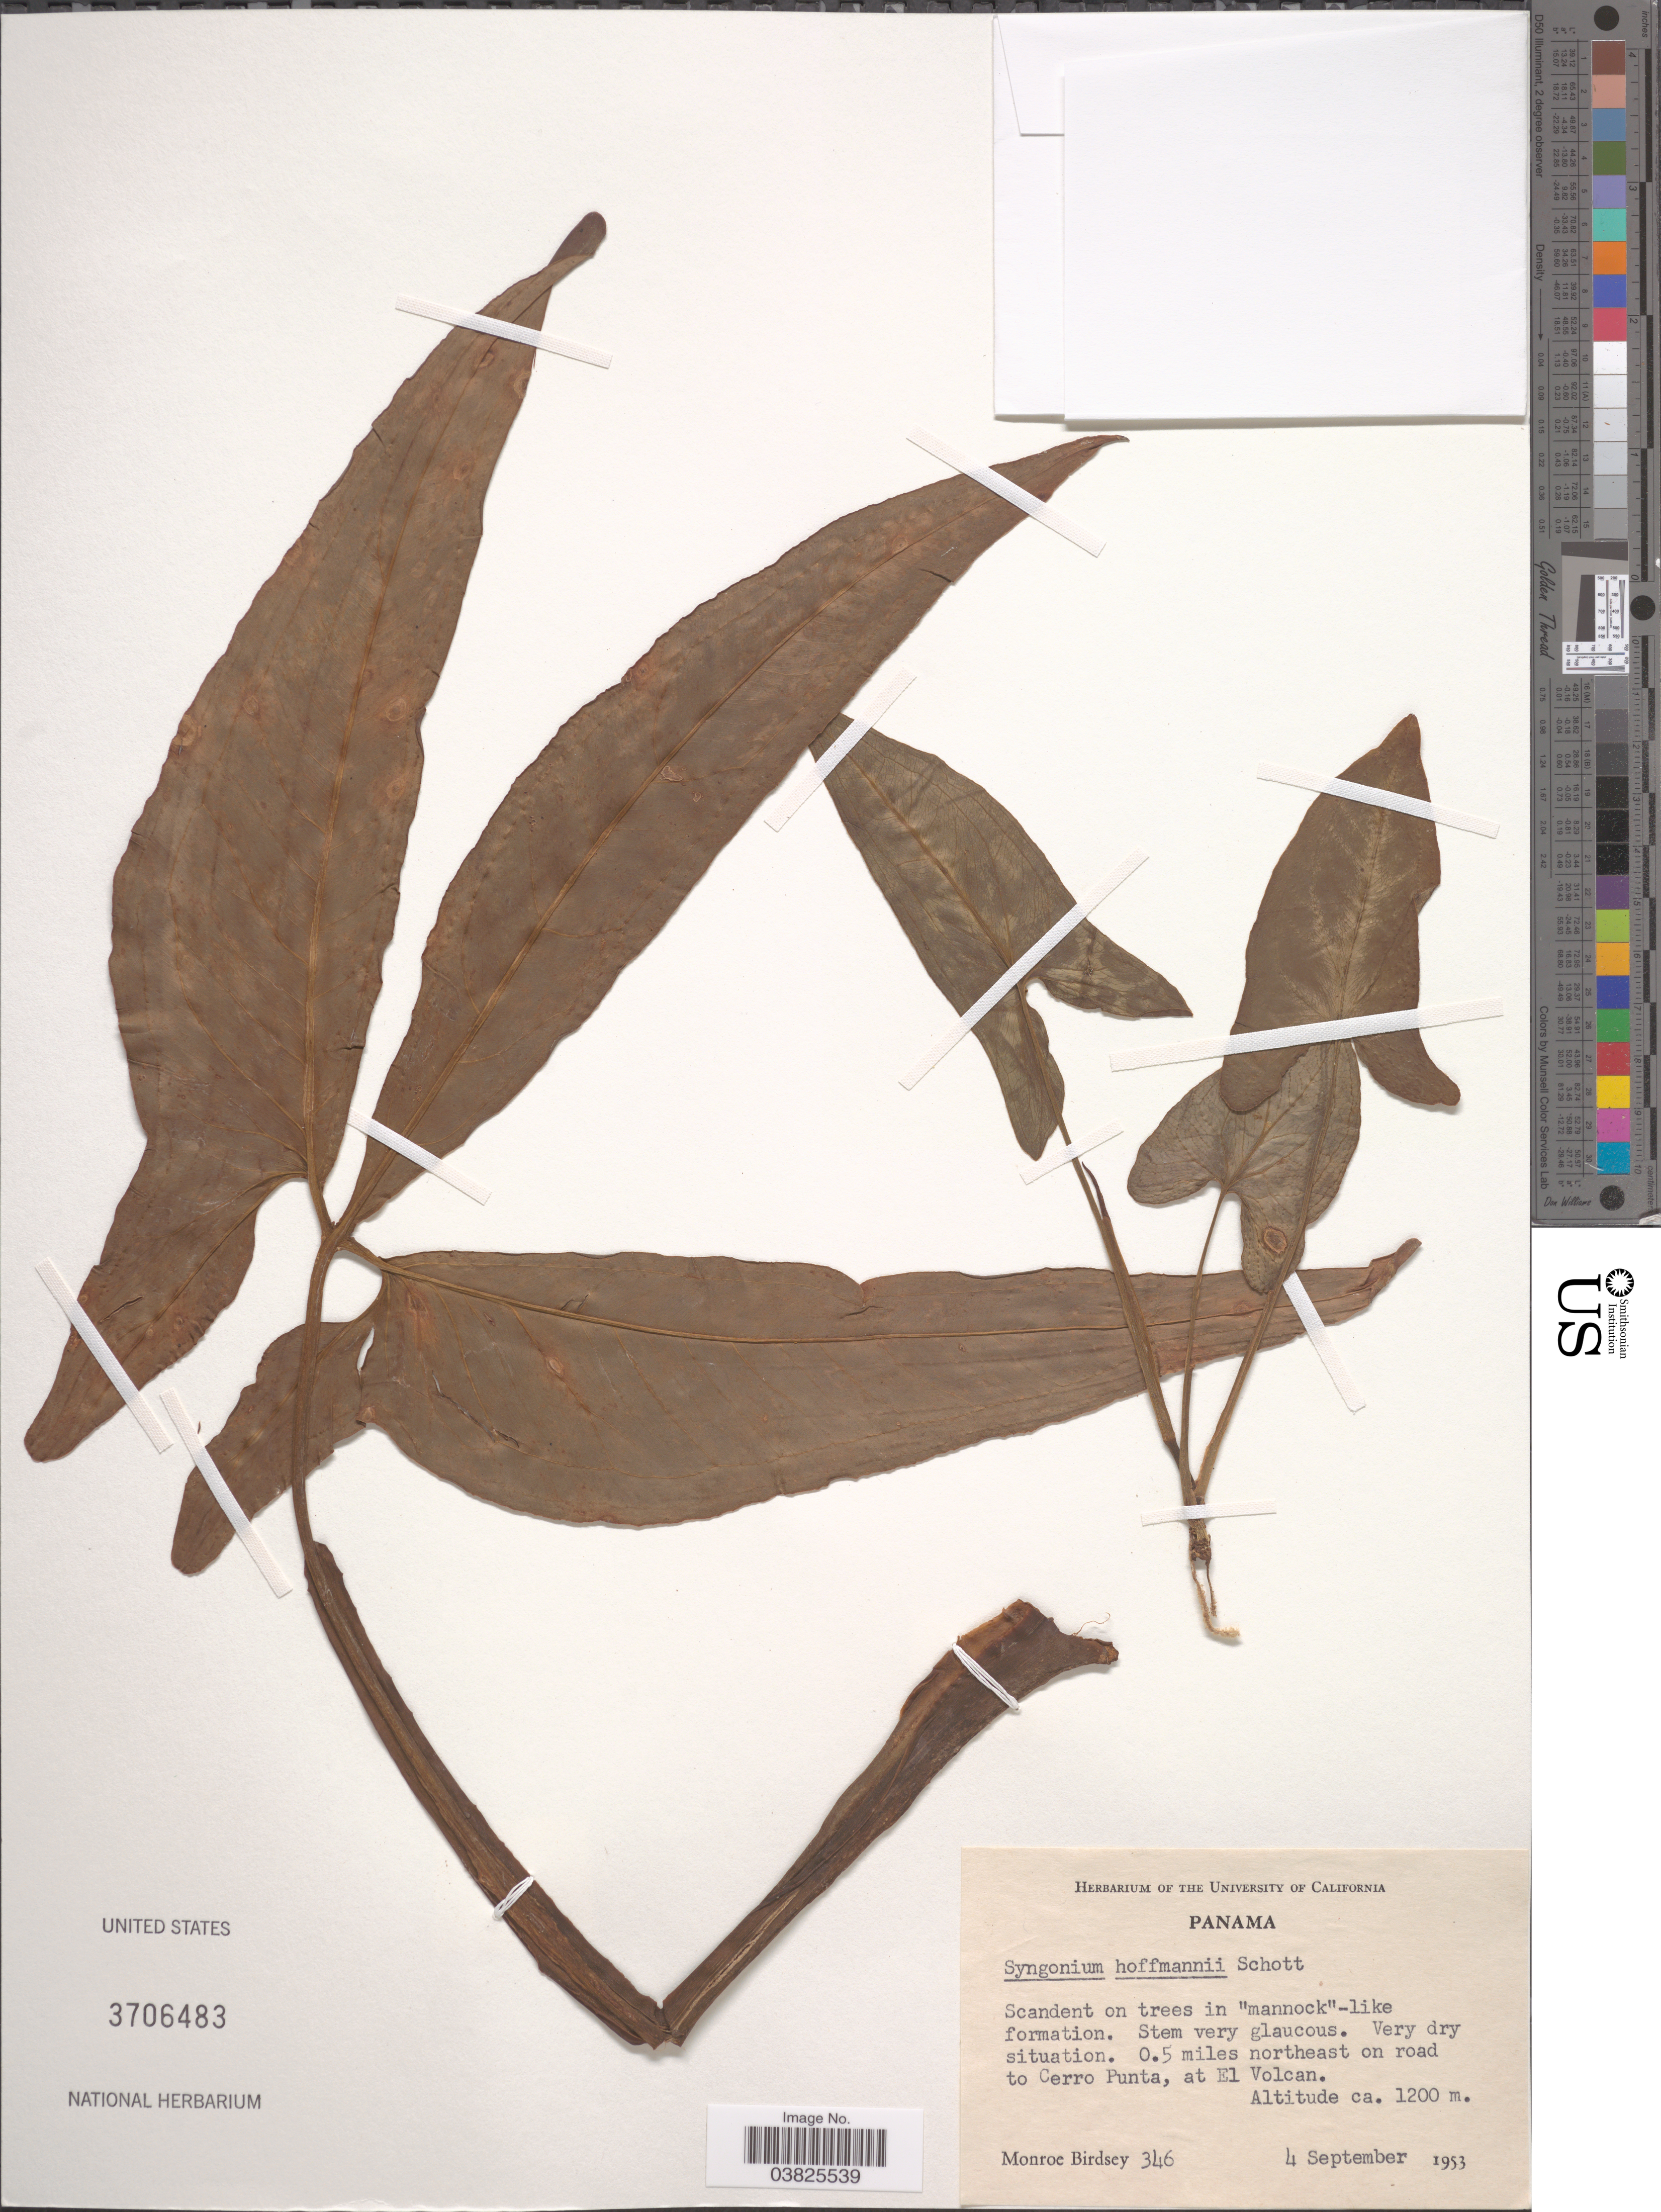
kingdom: Plantae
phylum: Tracheophyta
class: Liliopsida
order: Alismatales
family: Araceae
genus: Syngonium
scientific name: Syngonium hoffmannii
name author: Schott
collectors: M. Birdsey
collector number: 346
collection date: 1953-09-04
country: Panama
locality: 0.5 miles northeast on road to Cerro Punta, at El Volcan.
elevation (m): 1200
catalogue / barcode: US 3706483